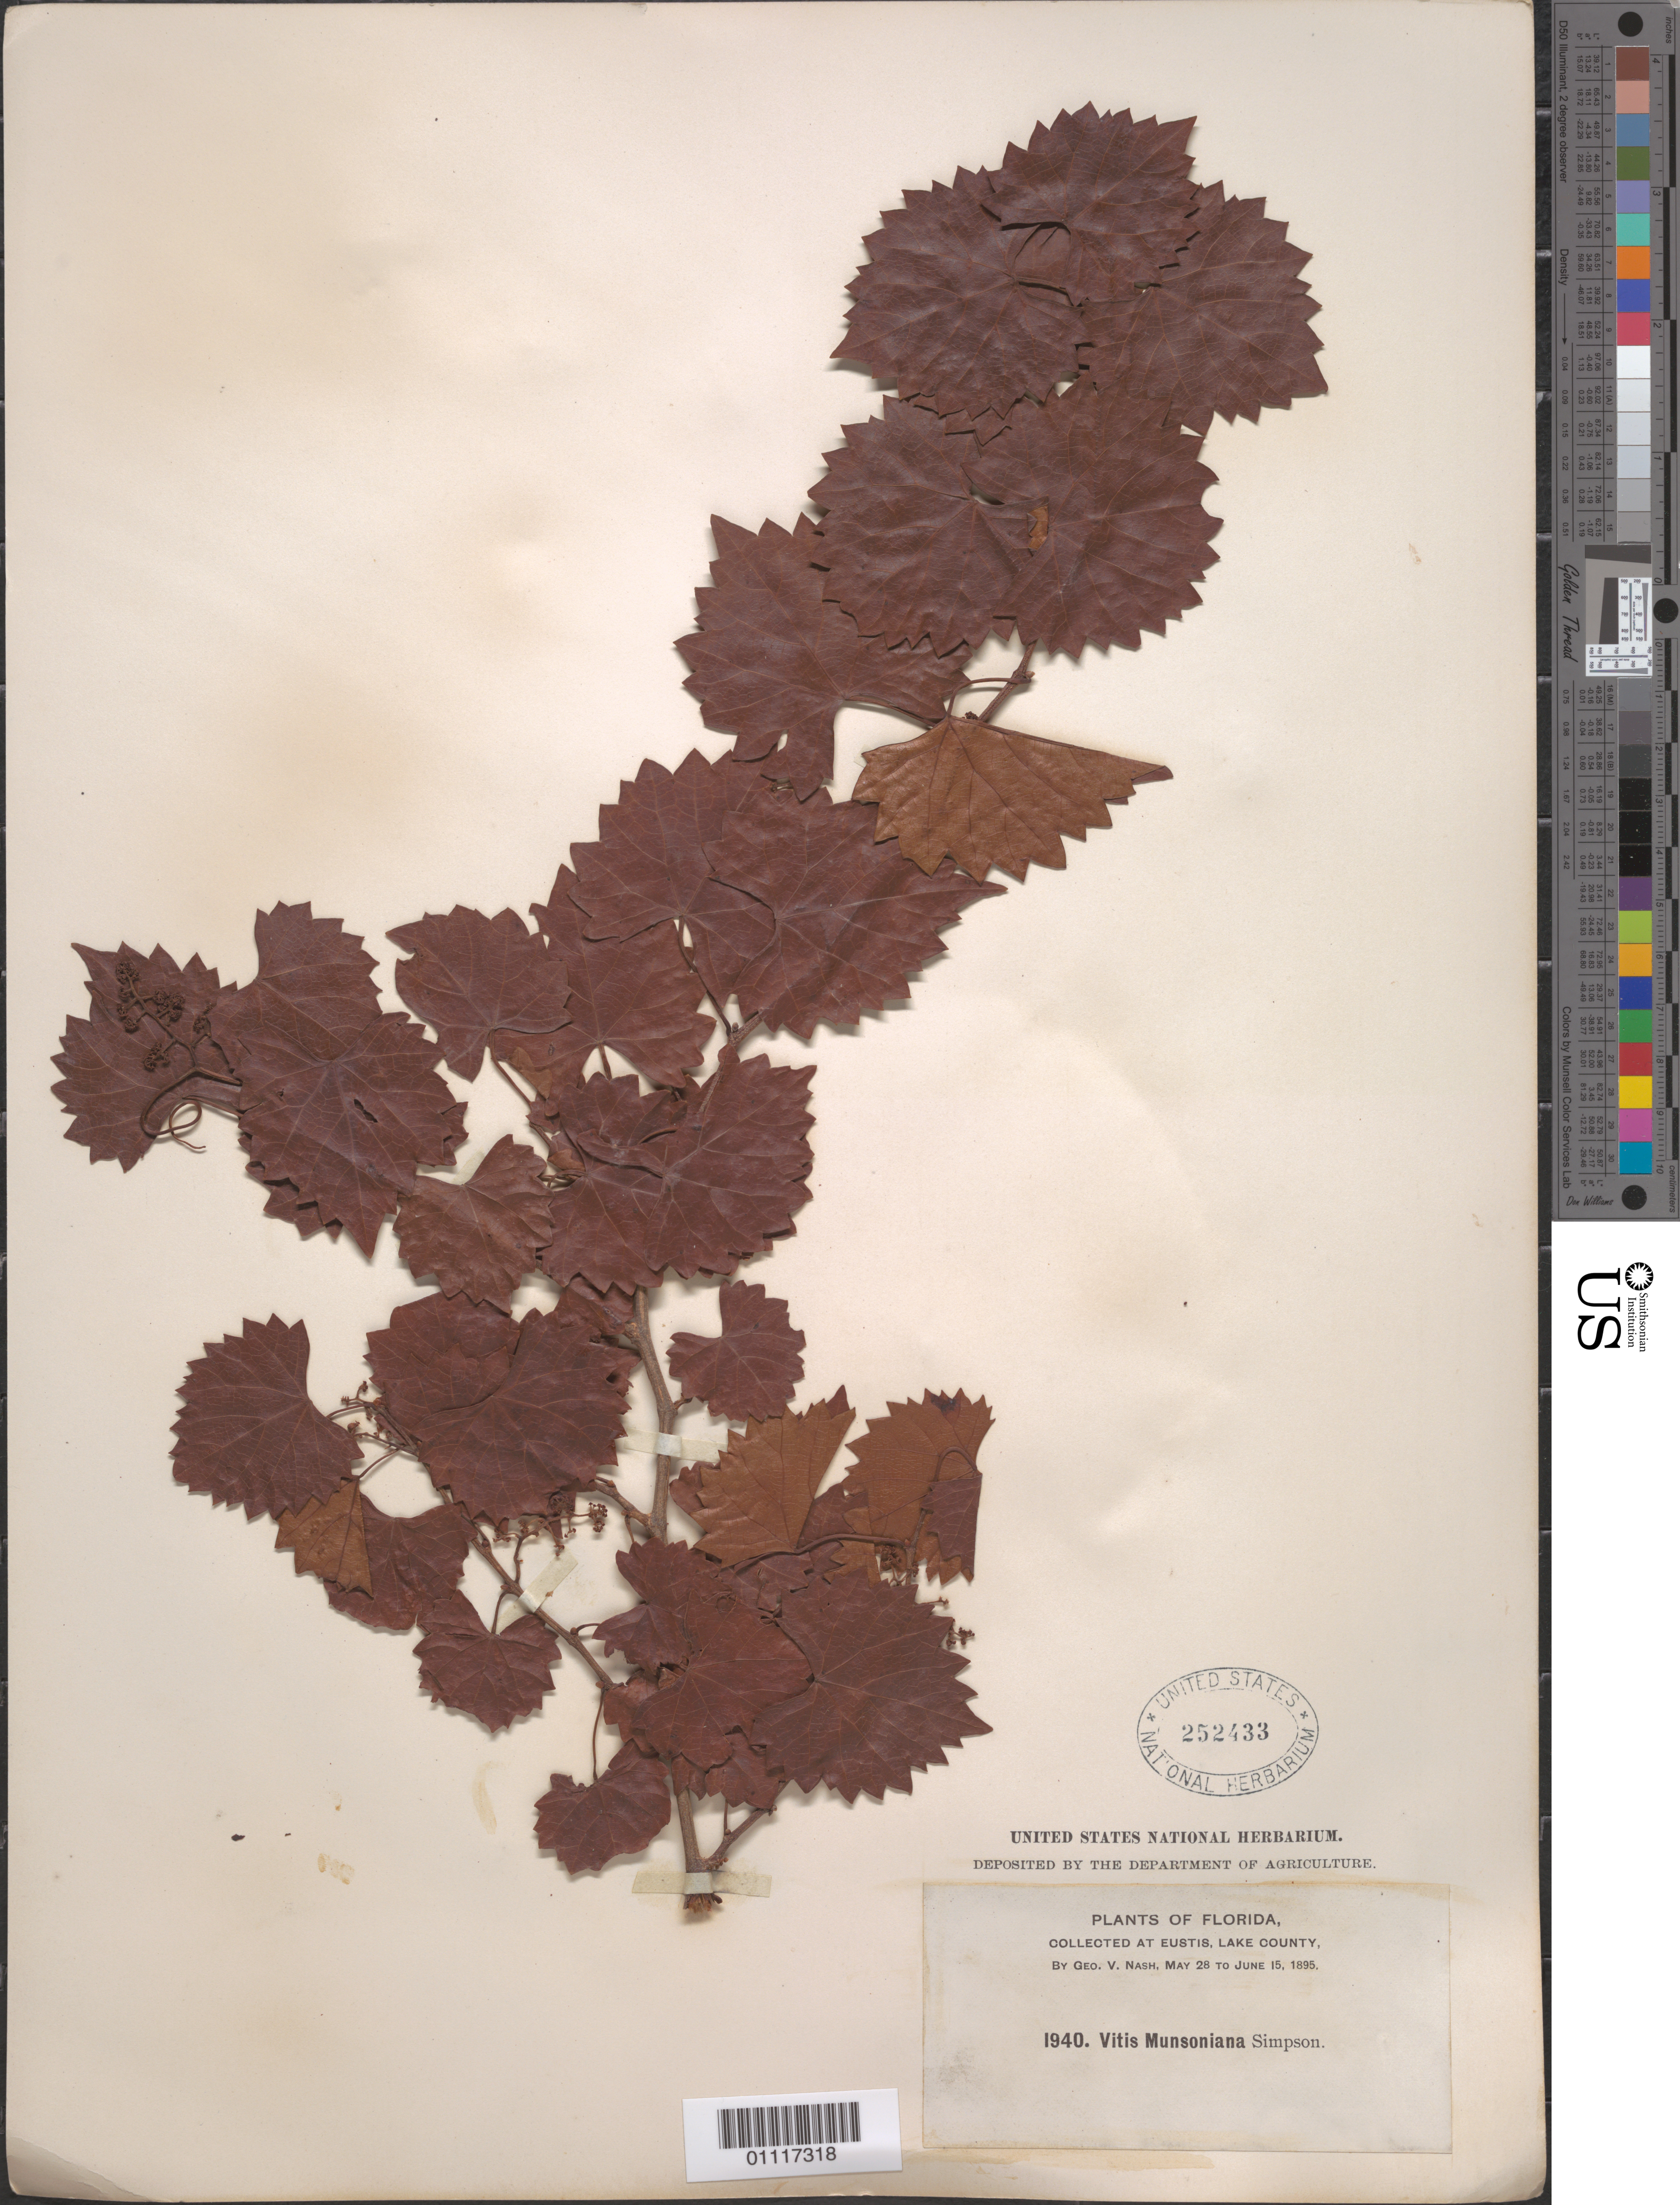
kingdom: Plantae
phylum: Tracheophyta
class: Magnoliopsida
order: Vitales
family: Vitaceae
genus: Vitis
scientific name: Vitis munsoniana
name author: J.H. Simpson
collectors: G. V. Nash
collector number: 1940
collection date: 1895-05-28/1895-06-15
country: United States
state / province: Florida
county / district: Lake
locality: Eustis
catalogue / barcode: US 252433